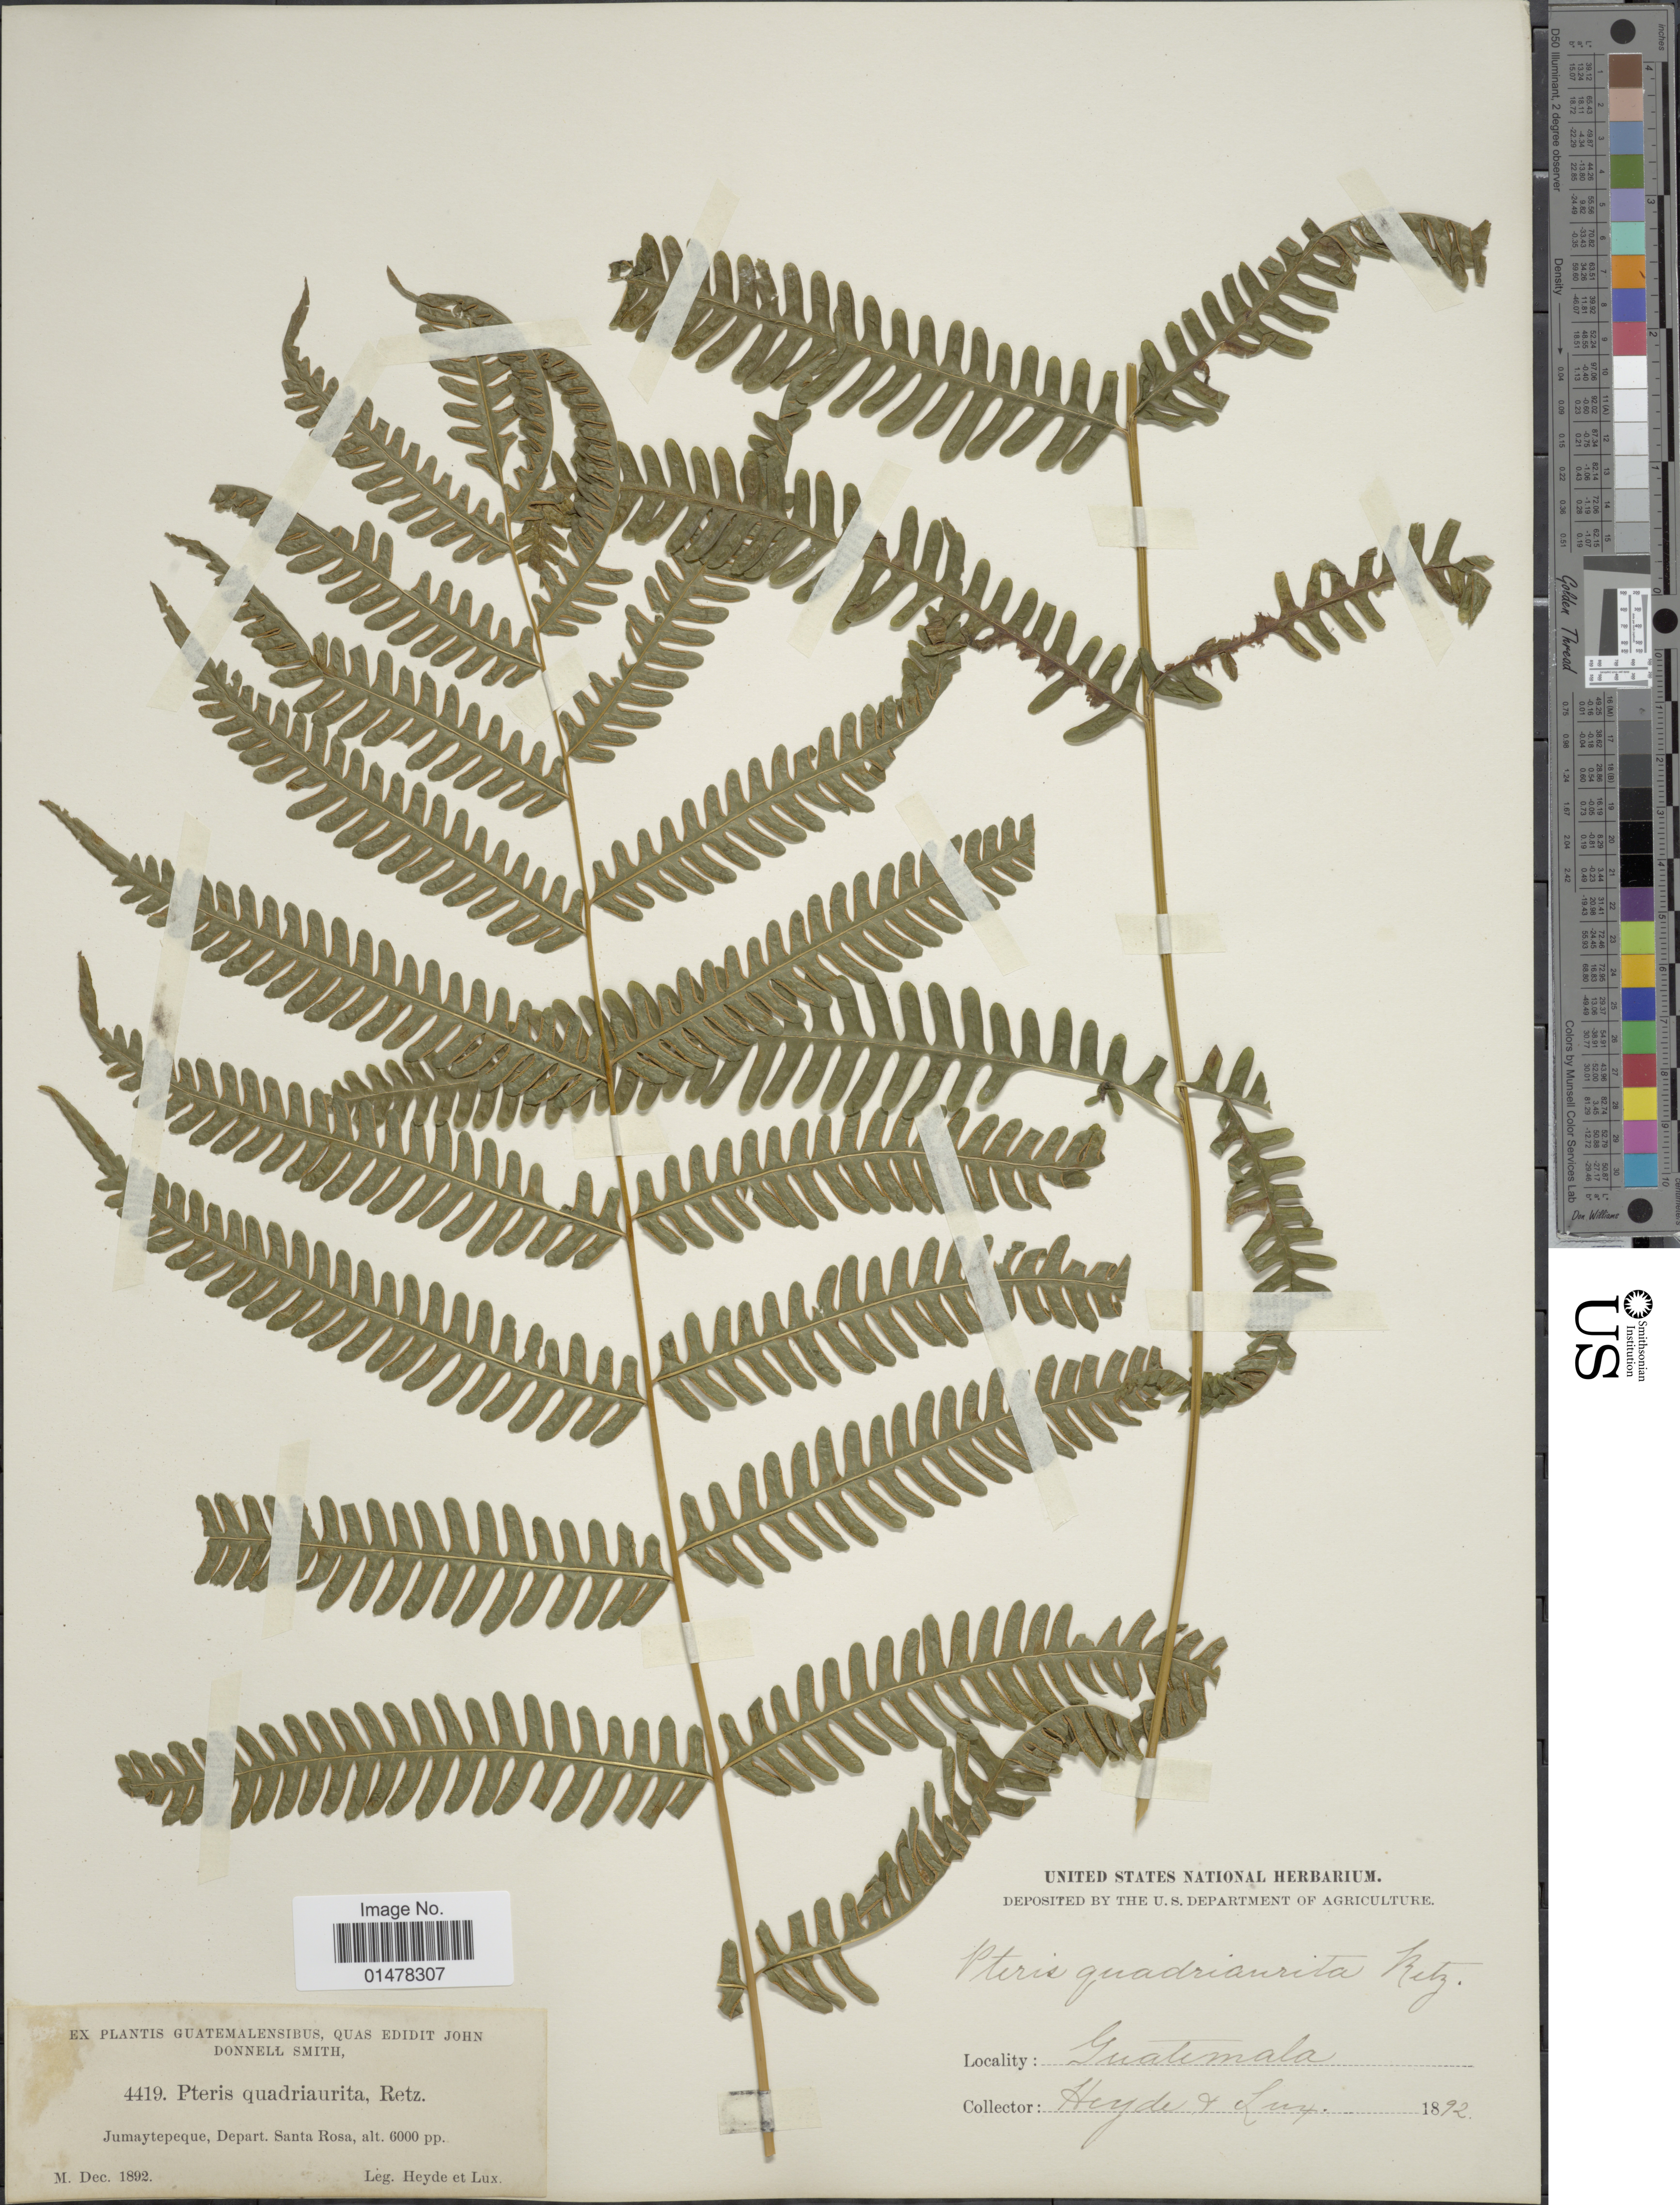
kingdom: Plantae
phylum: Tracheophyta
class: Polypodiopsida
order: Polypodiales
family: Pteridaceae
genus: Pteris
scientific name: Pteris quadriaurita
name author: Retz.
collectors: Heyde & Lux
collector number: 4419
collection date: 1892-12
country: Guatemala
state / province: Santa Rosa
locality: Jumaytepeque, Depart. Santa Rosa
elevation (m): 1829